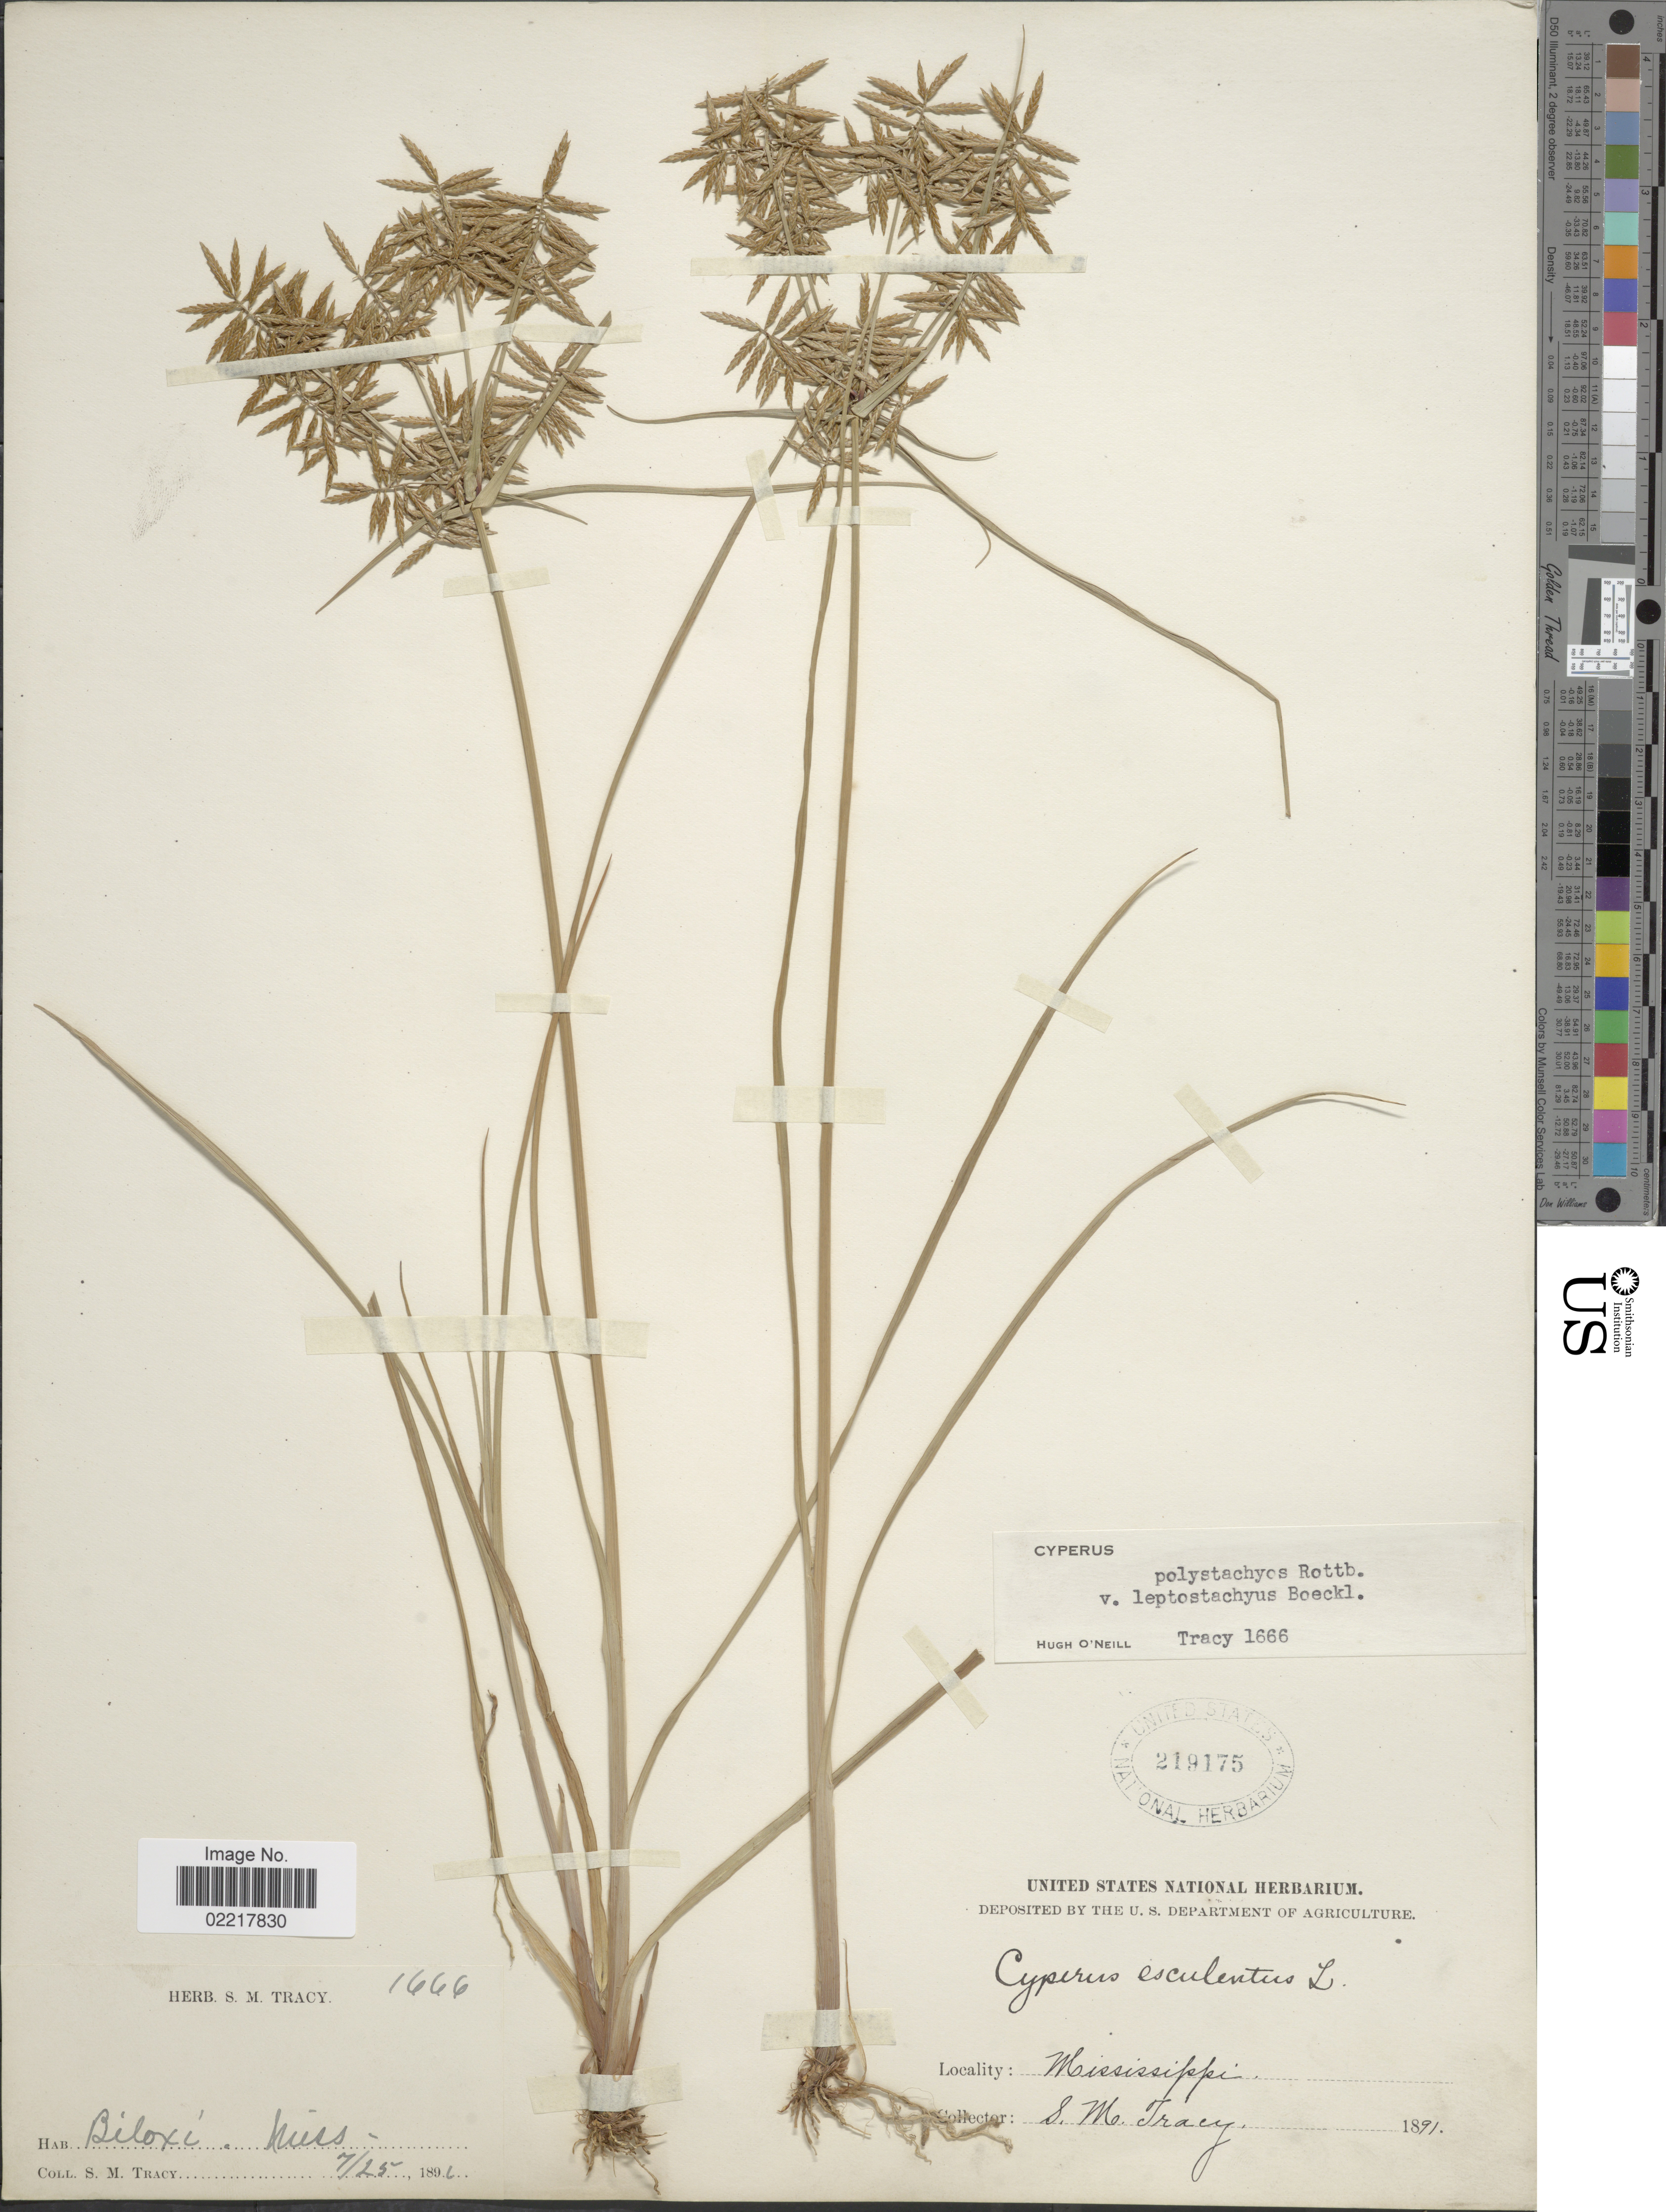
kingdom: Plantae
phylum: Tracheophyta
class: Liliopsida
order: Poales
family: Cyperaceae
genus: Cyperus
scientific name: Cyperus polystachyos var. texensis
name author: (Torr.) Fernald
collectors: S. M. Tracy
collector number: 1666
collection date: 1896-07-25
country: United States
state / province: Mississippi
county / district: Harrison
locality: Biloxi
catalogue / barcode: US 219175